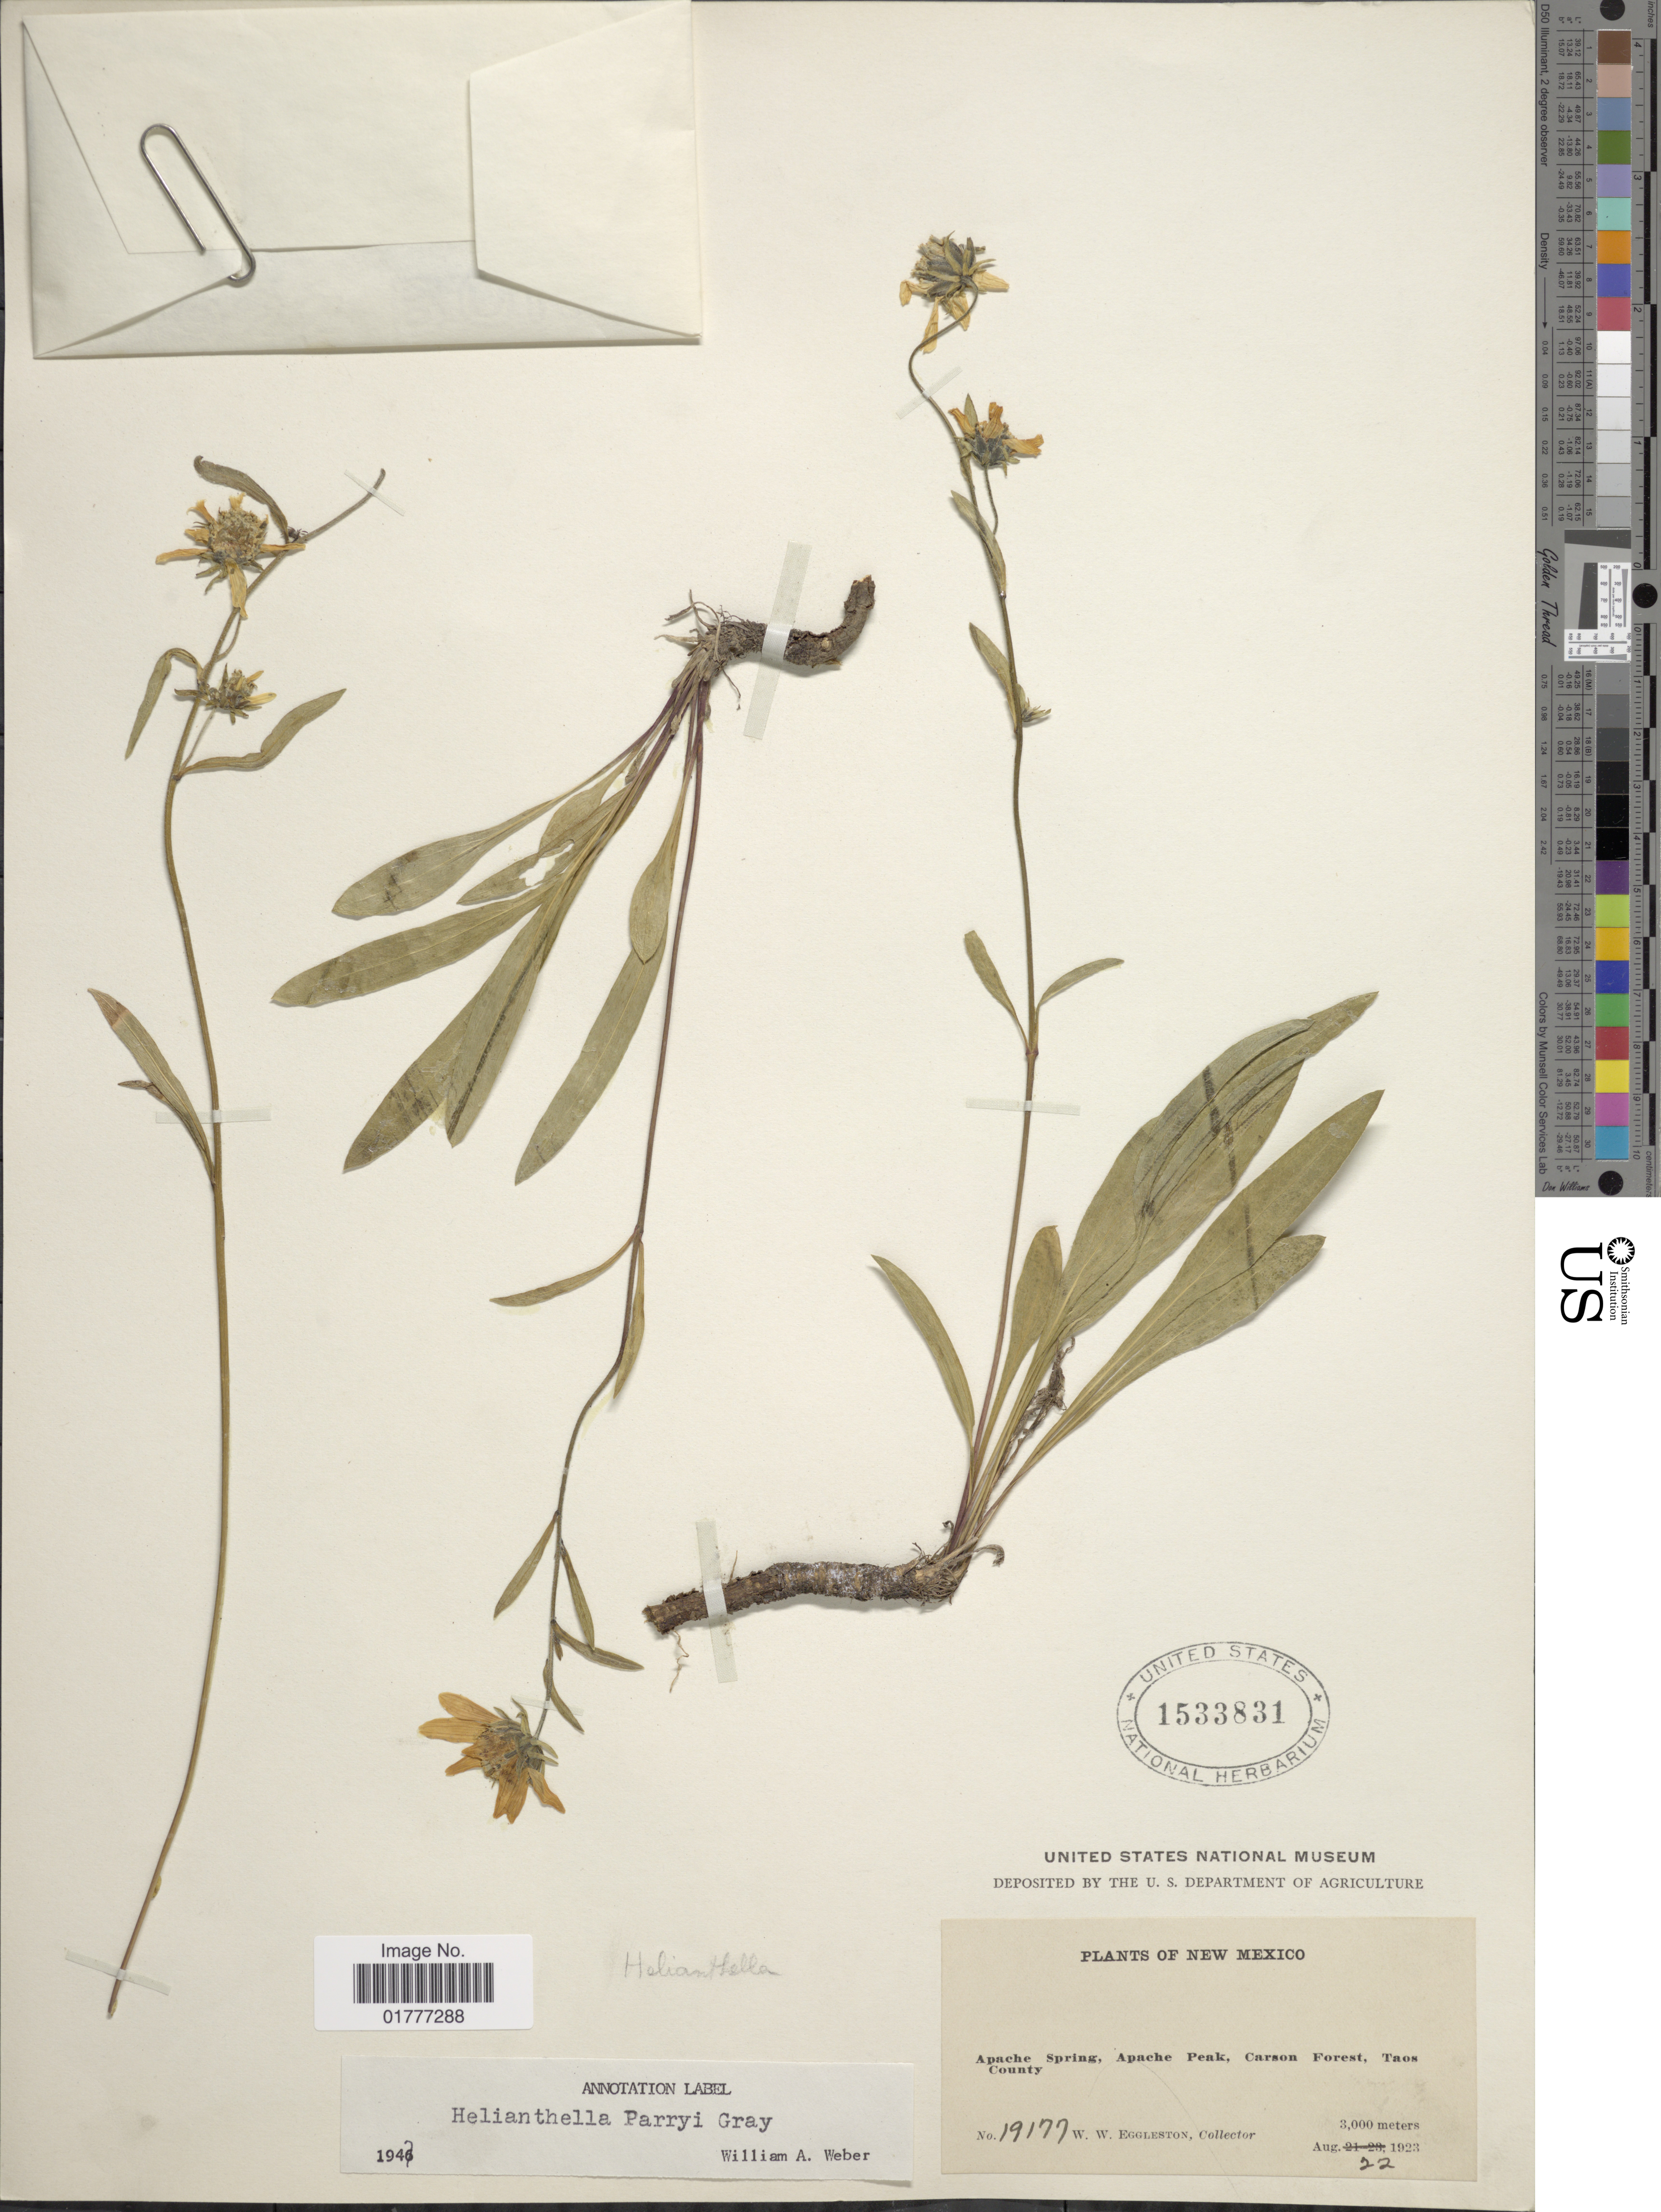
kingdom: Plantae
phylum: Tracheophyta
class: Magnoliopsida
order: Asterales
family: Asteraceae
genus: Helianthella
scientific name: Helianthella parryi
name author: A. Gray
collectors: W. W. Eggleston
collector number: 19177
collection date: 1923-08-22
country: United States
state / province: New Mexico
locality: Apache Spring, Apache Peak, Carson Forest, Taos County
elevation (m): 3000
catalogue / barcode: US 1533831